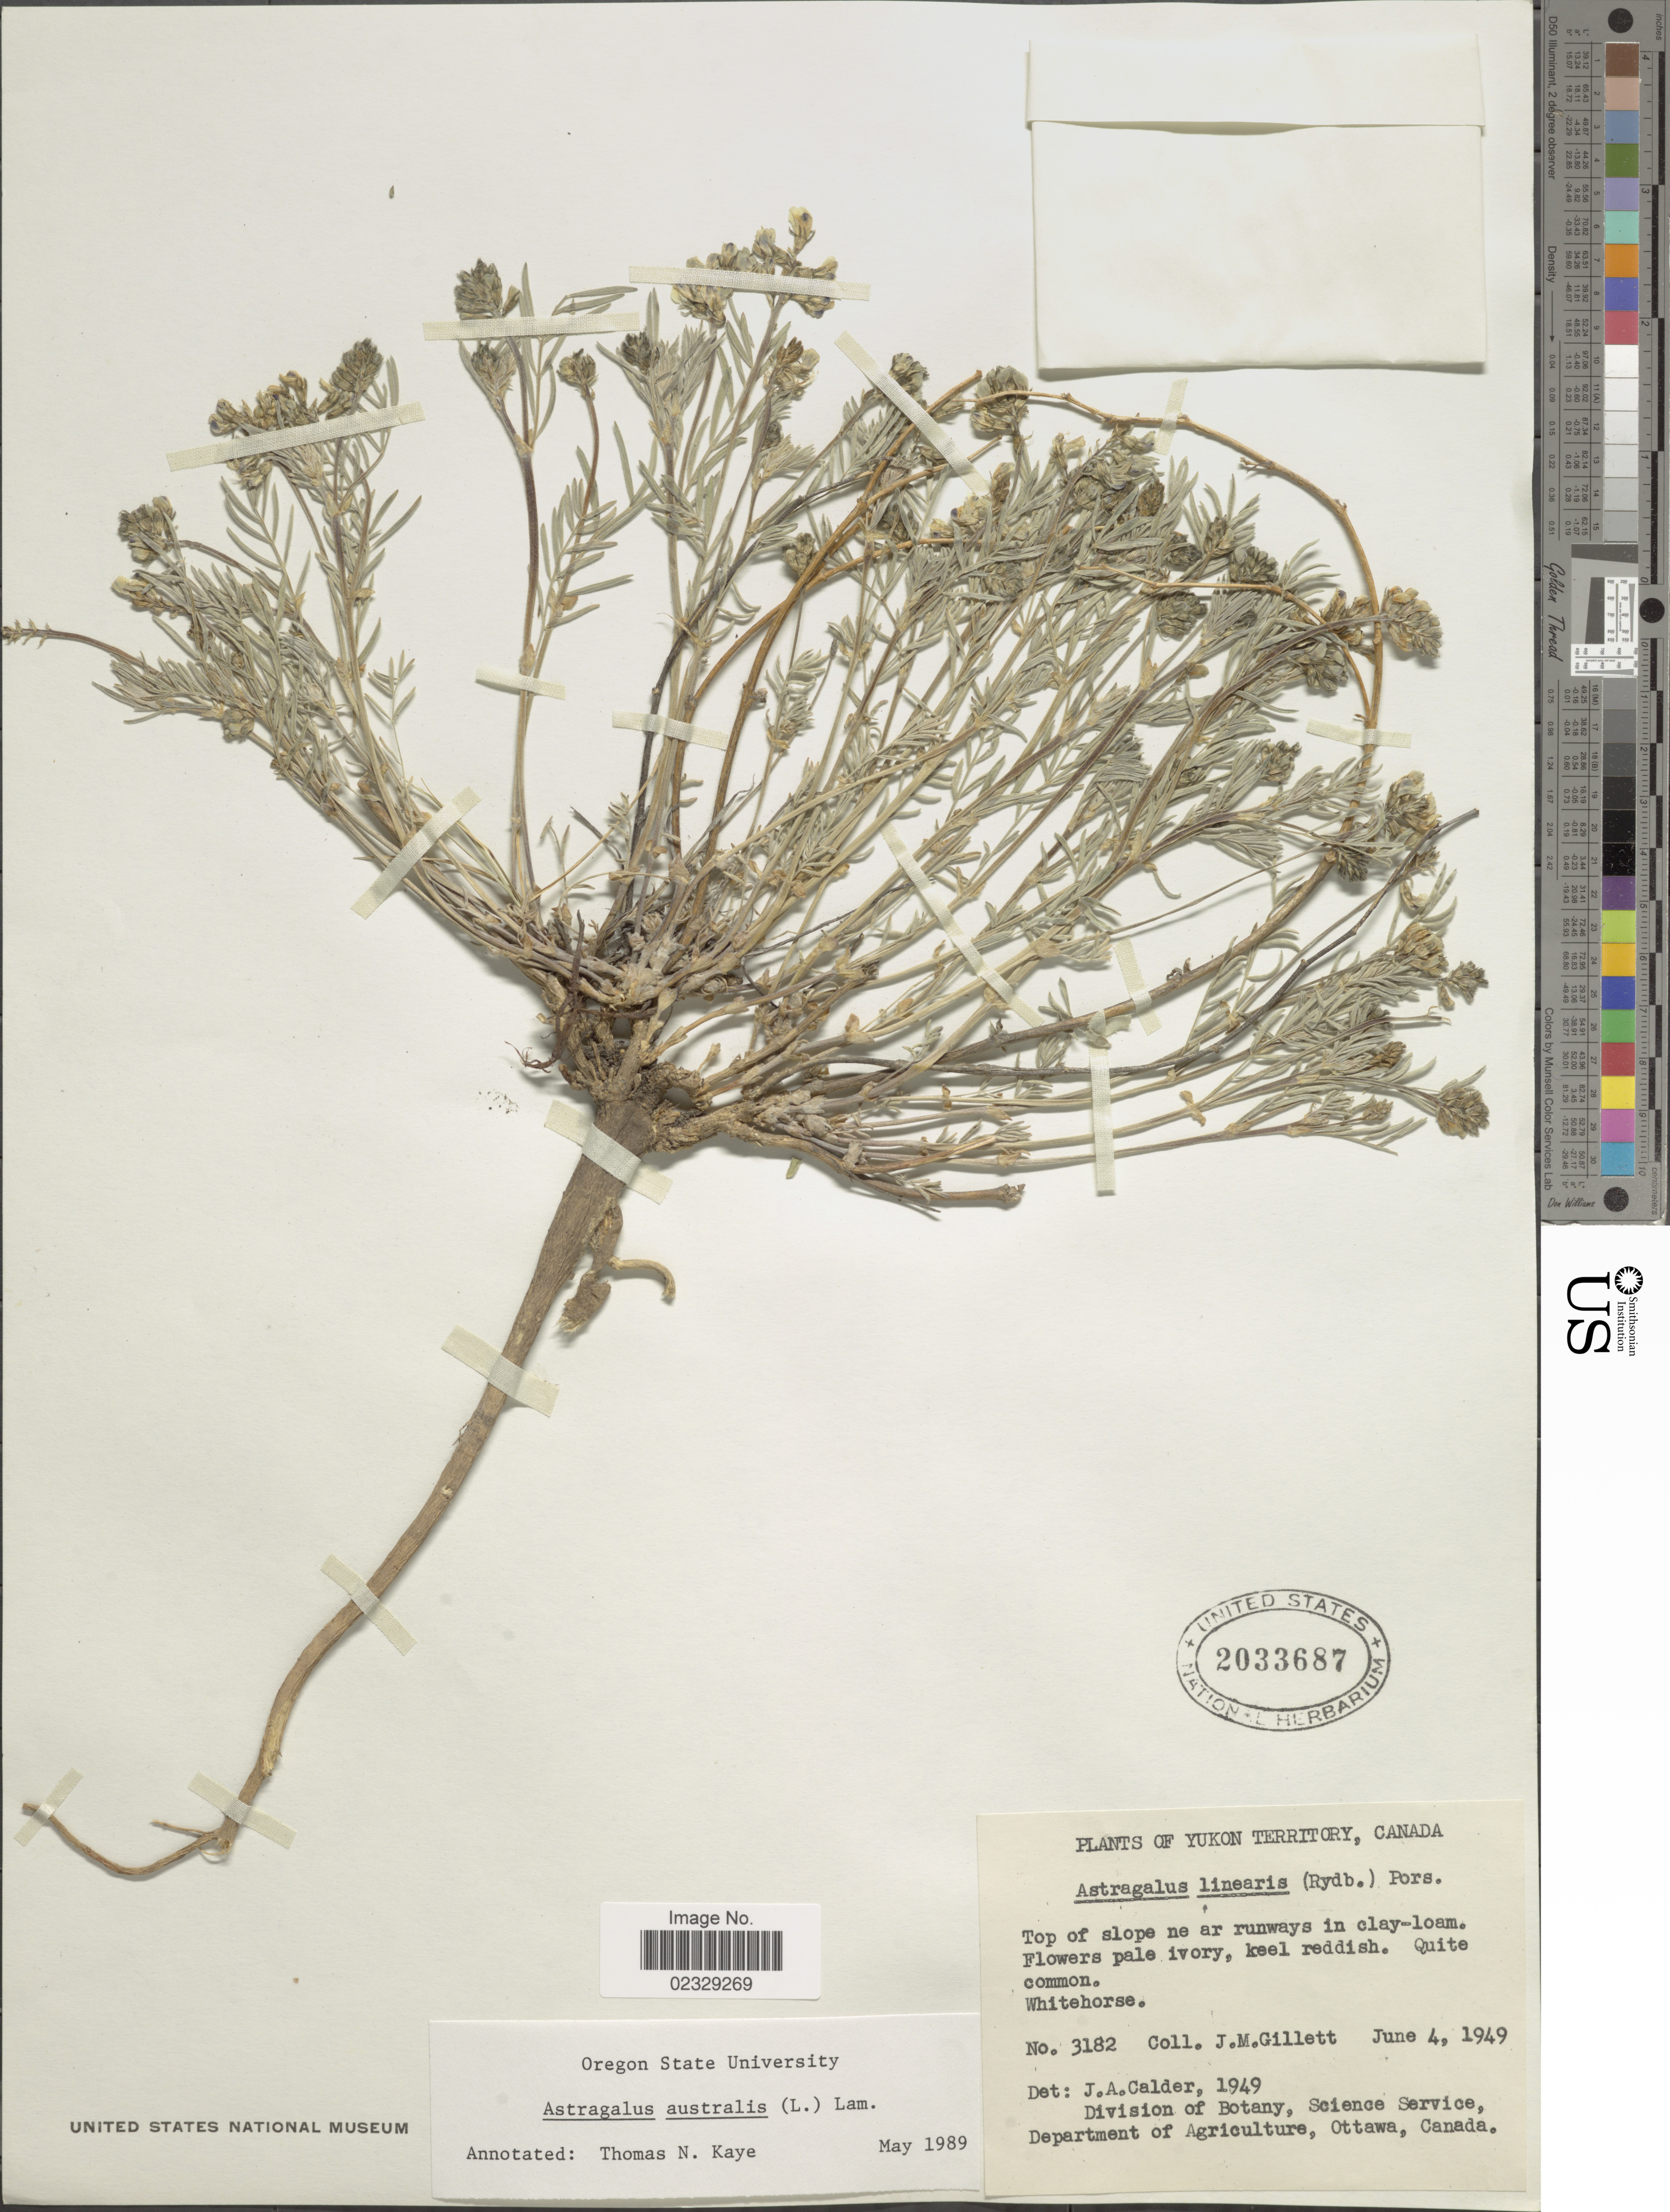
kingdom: Plantae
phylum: Tracheophyta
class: Magnoliopsida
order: Fabales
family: Fabaceae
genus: Astragalus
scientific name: Astragalus australis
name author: (L.) Lam.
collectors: J. M. Gillett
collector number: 3182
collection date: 1949-06-04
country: Canada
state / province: Yukon Territory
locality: Top of slope near runways in clay. Quite common, Whitehorse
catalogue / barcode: US 2033687